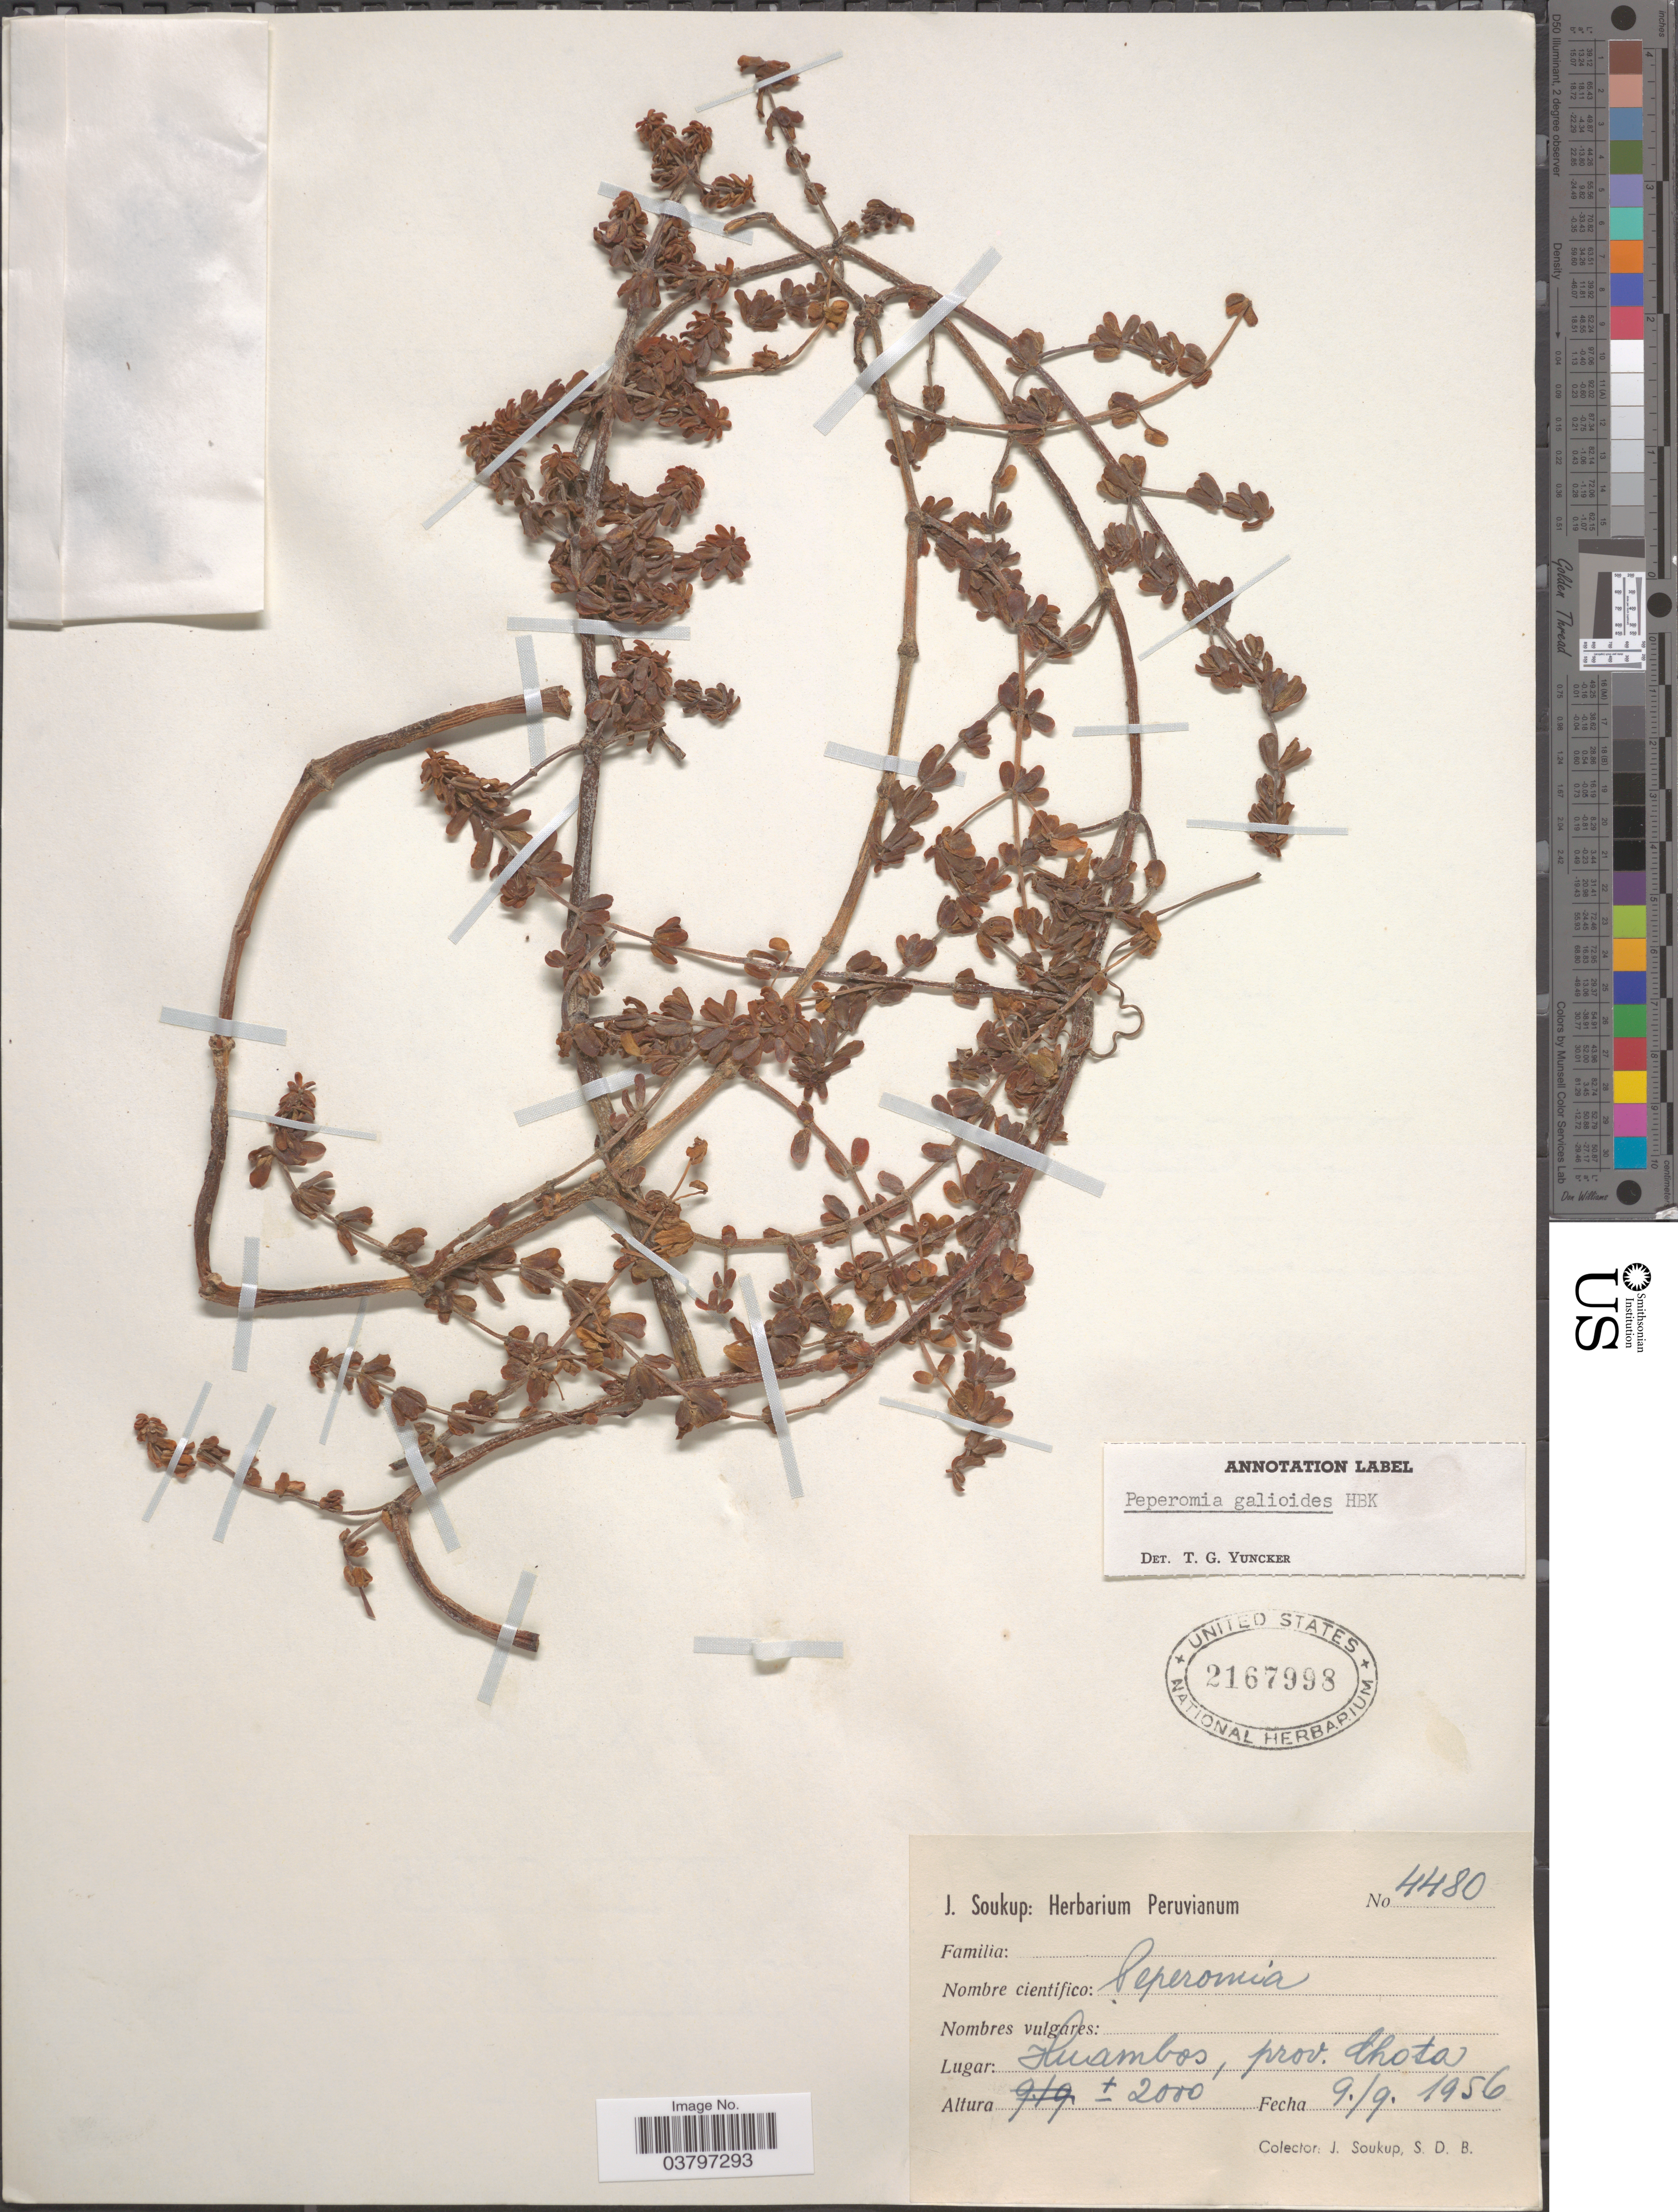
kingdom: Plantae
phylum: Tracheophyta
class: Magnoliopsida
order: Piperales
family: Piperaceae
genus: Peperomia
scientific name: Peperomia galioides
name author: Kunth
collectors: J. Soukup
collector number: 4480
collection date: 1956-09-09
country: Peru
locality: Huambos, prov. Chota.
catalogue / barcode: US 2167998